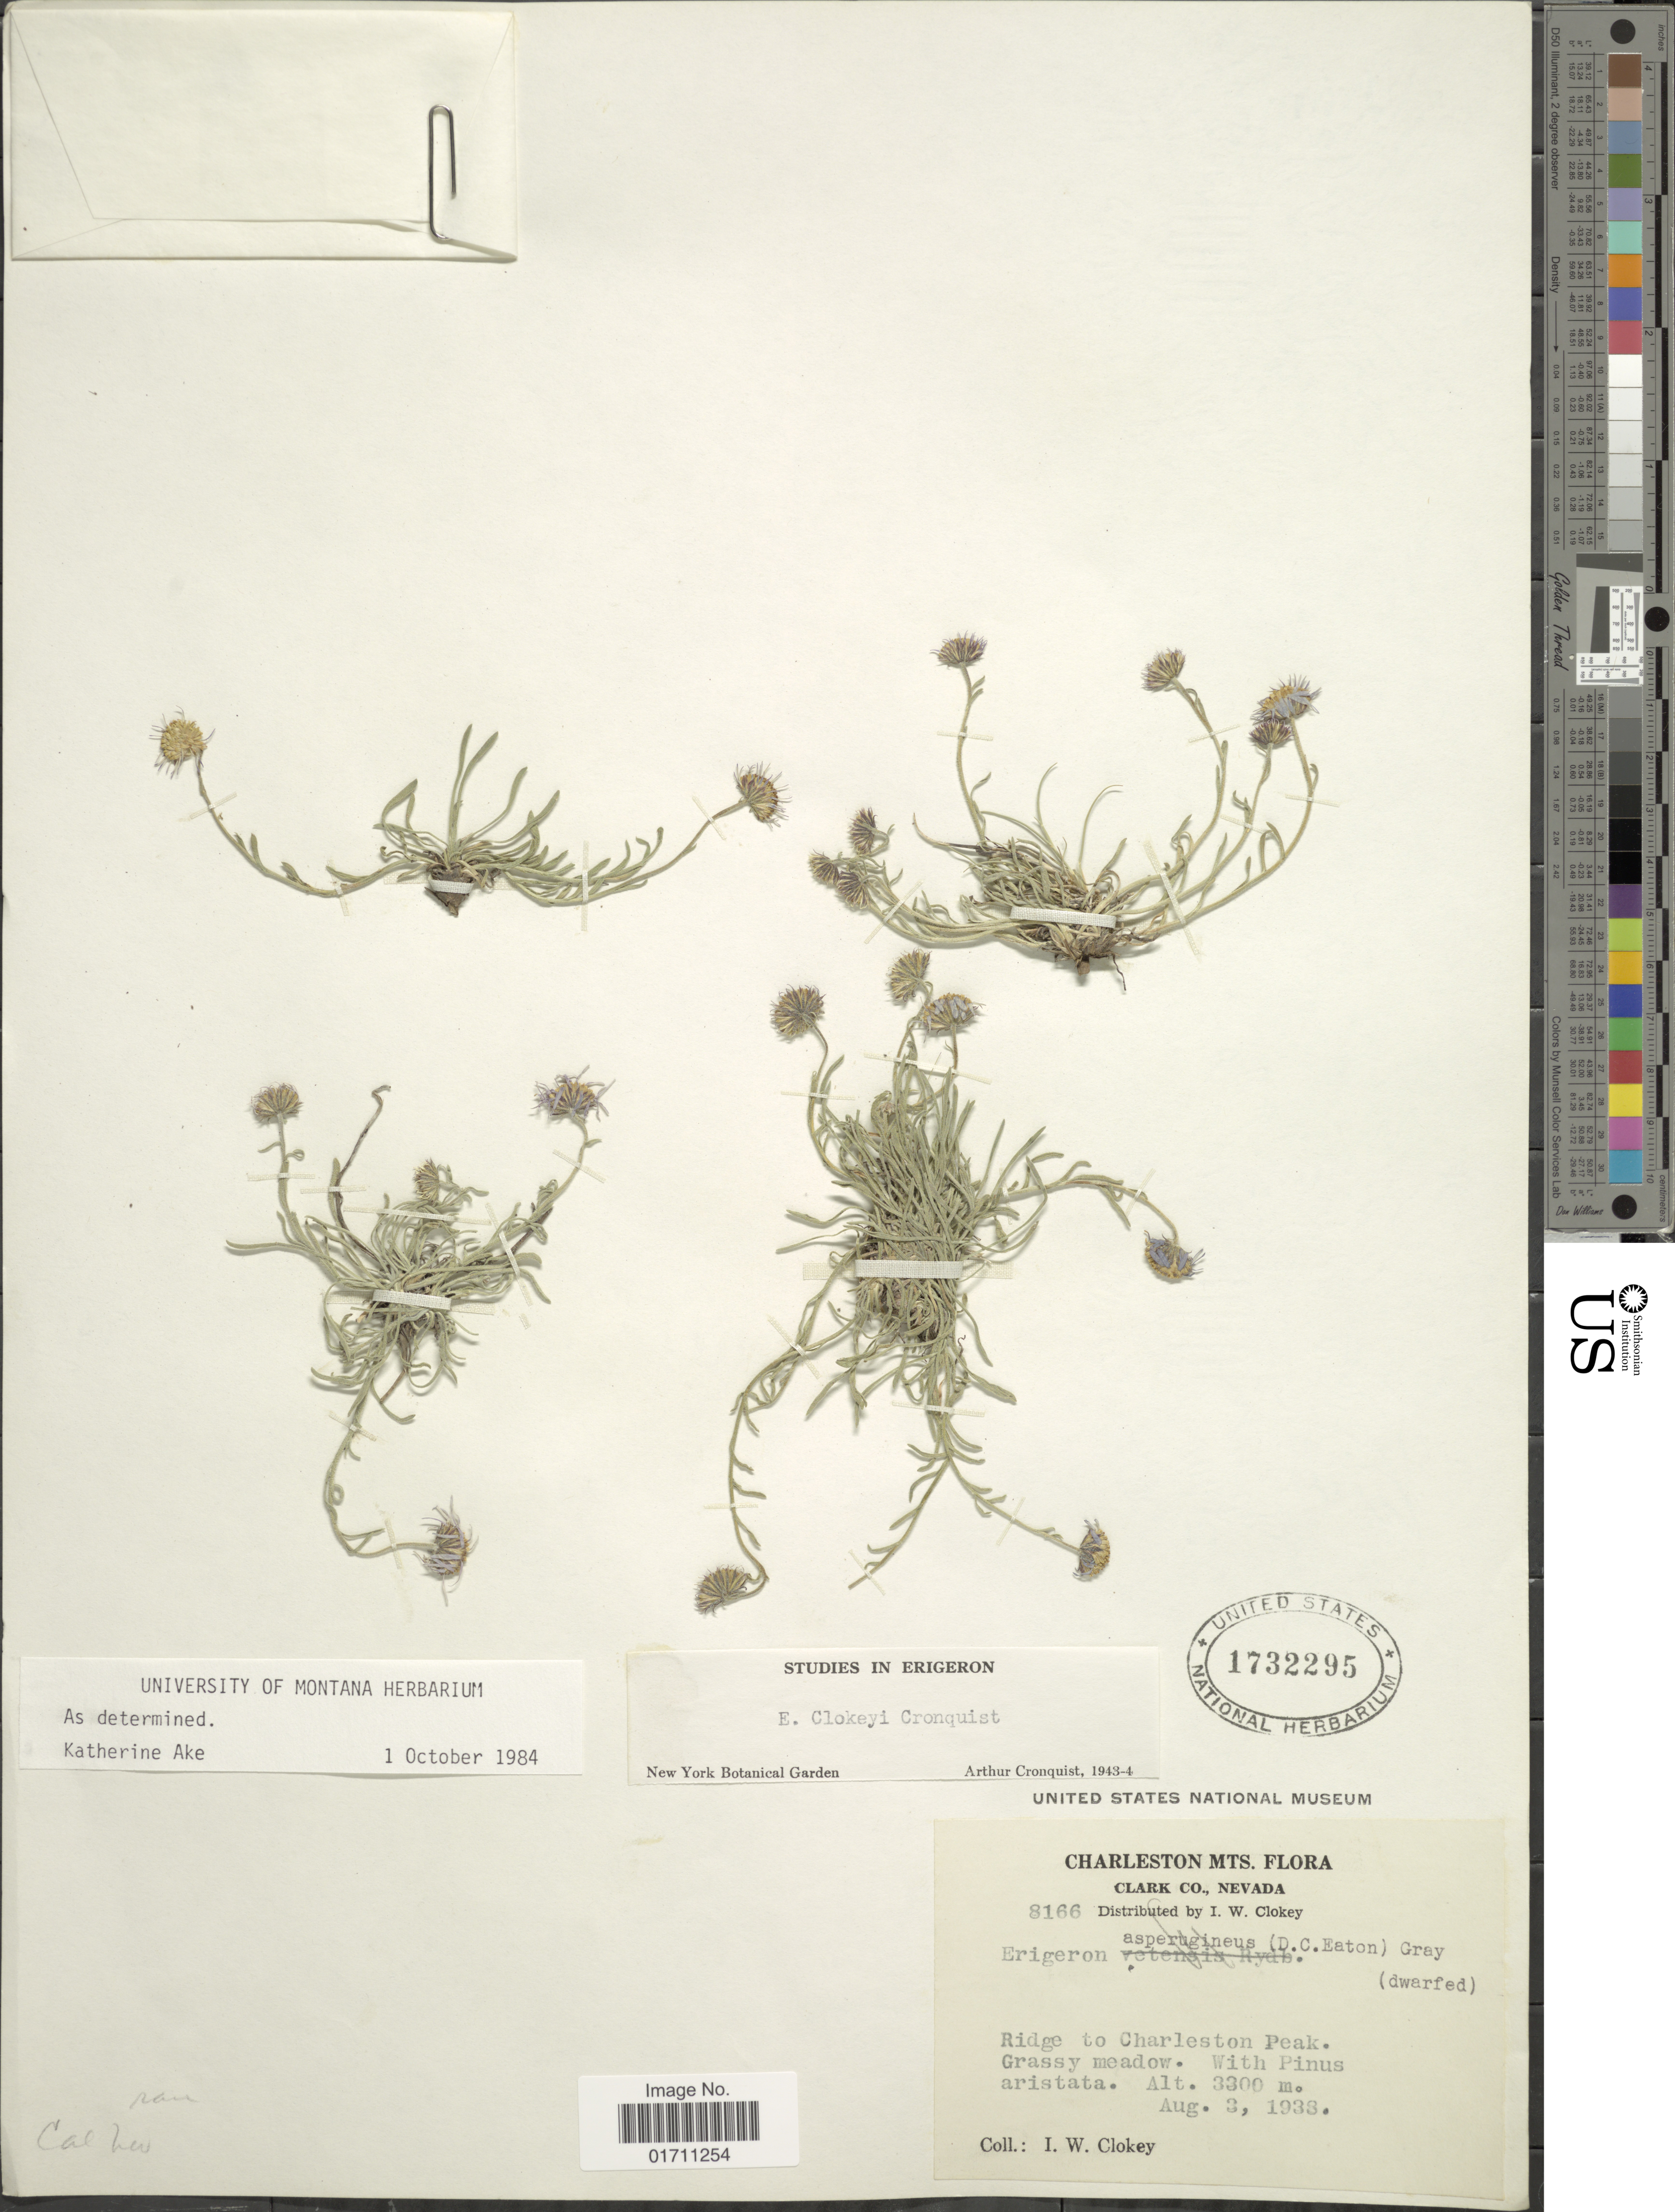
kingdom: Plantae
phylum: Tracheophyta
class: Magnoliopsida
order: Asterales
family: Asteraceae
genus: Erigeron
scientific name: Erigeron clokeyi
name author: Cronq.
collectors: I. W. Clokey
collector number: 8166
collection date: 1938-08-03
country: United States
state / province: Nevada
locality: Charleston Mts., Clark Co., Ridge to Charlston Peak. Grassy meadow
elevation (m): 3300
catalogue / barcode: US 1732295